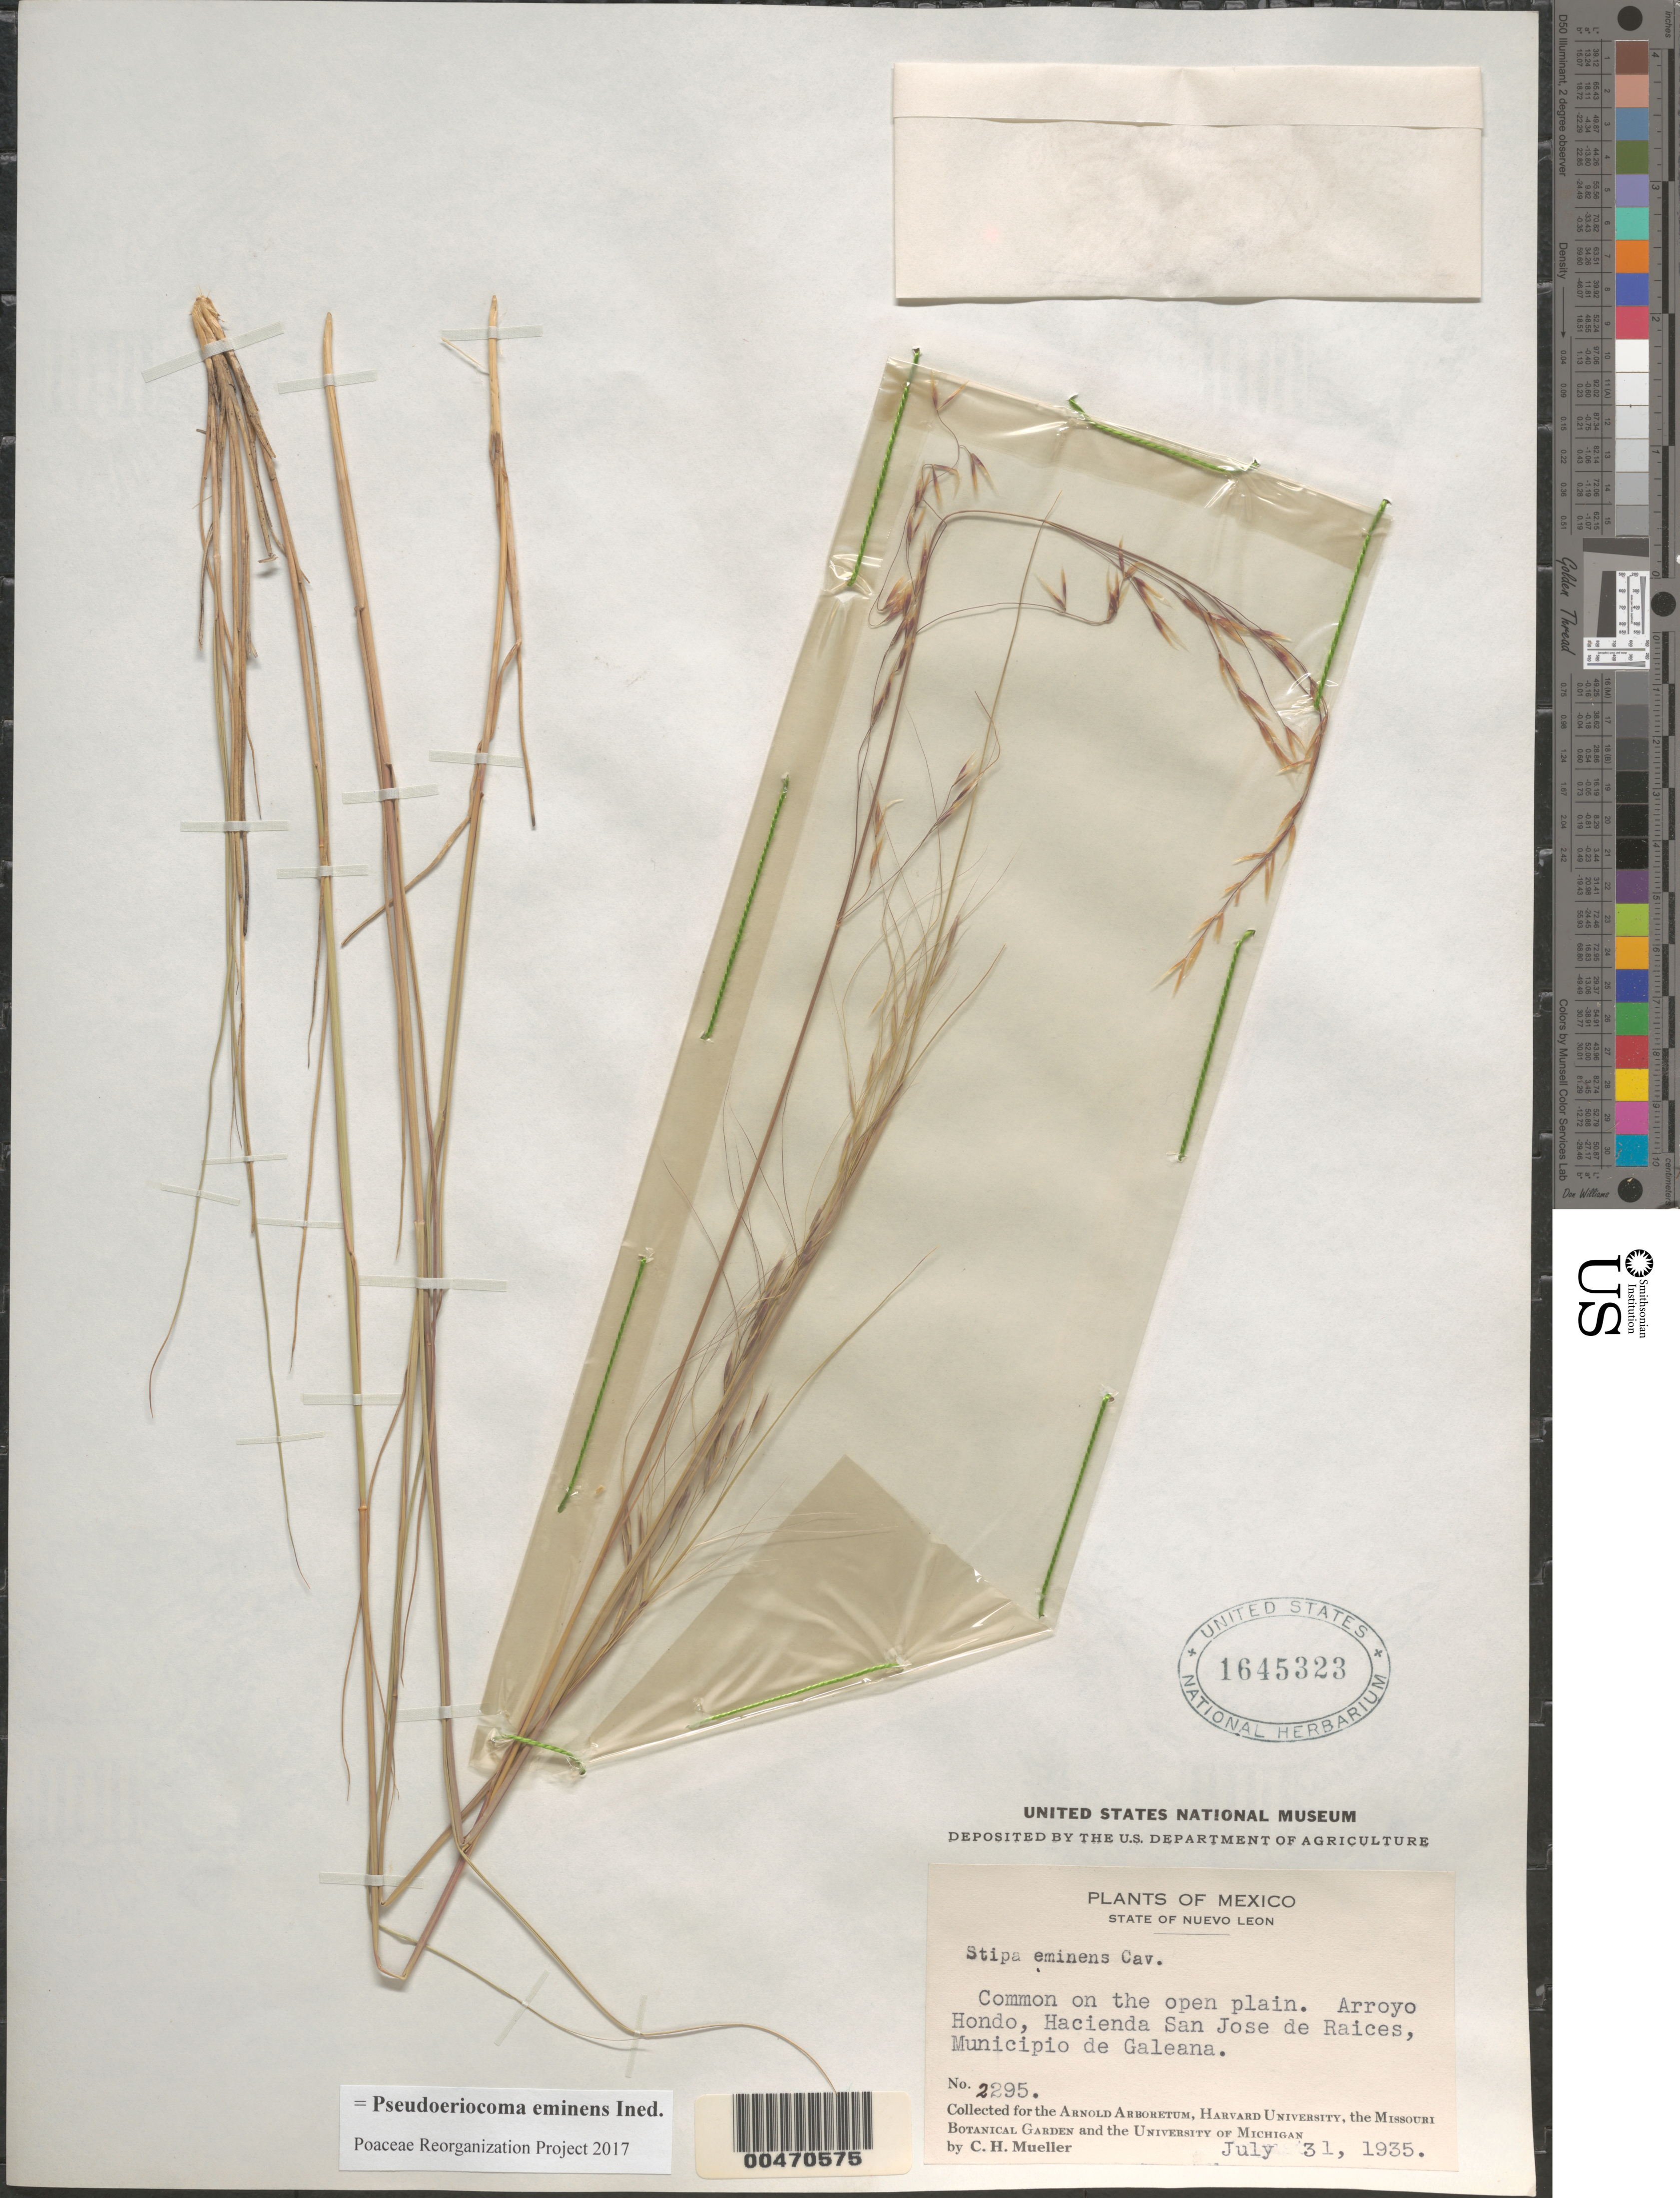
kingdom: Plantae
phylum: Tracheophyta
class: Liliopsida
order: Poales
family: Poaceae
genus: Pseudoeriocoma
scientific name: Pseudoeriocoma eminens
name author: (Cav.) Romasch.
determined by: Poaceae Reorganization Project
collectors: C. H. Muller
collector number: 2295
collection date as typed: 31 Jul 1935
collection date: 1935-07-31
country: Mexico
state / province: Nuevo León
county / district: Galeana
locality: Arroyo Hondo, Hacienda San Jose de Raices.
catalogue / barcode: US 1645323